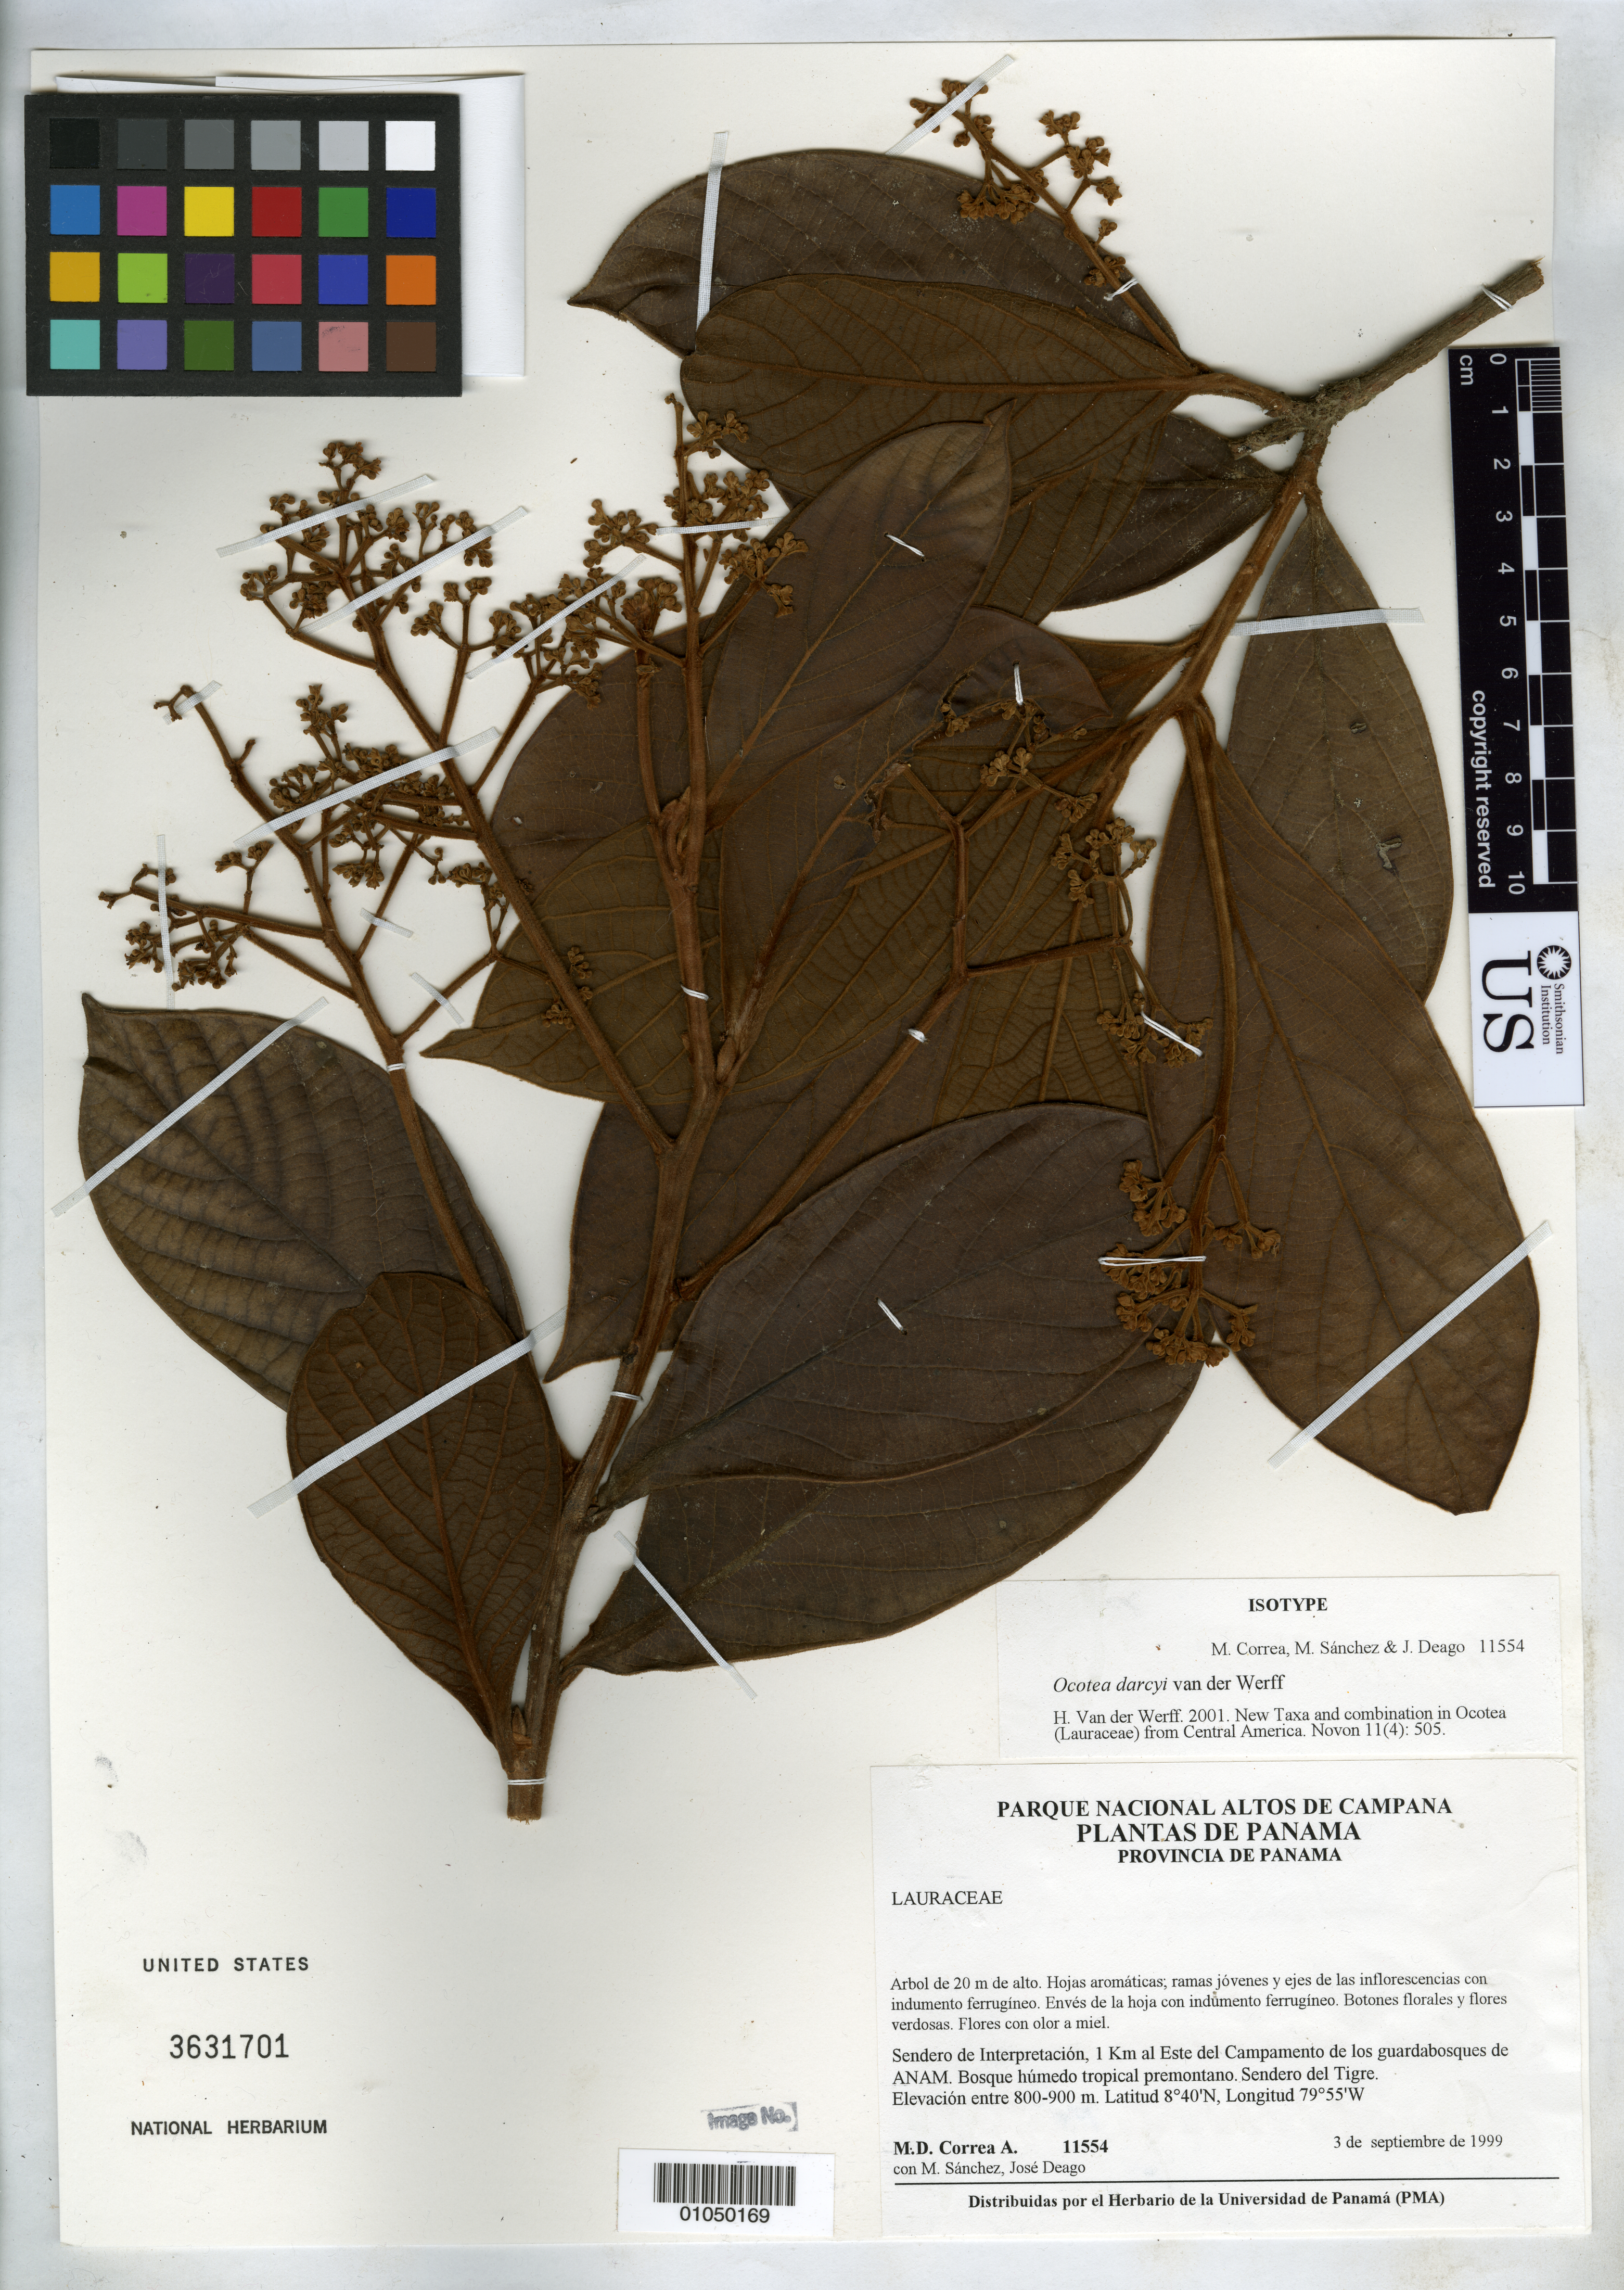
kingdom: Plantae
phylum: Tracheophyta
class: Magnoliopsida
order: Laurales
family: Lauraceae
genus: Ocotea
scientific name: Ocotea darcyi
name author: van der Werff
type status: Isotype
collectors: M. D. Corrêa-A., M. Sanchez & J. Deago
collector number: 11554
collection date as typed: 03 Sep 1999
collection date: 1999-09-03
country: Panama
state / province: Panamá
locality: Sendero de Interpretación, 1 km al Este del Campamento de los guardabosques de ANAM. Sendero del Tigre.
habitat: Bosque húmedo tropical premontano.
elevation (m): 800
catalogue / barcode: US 3631701